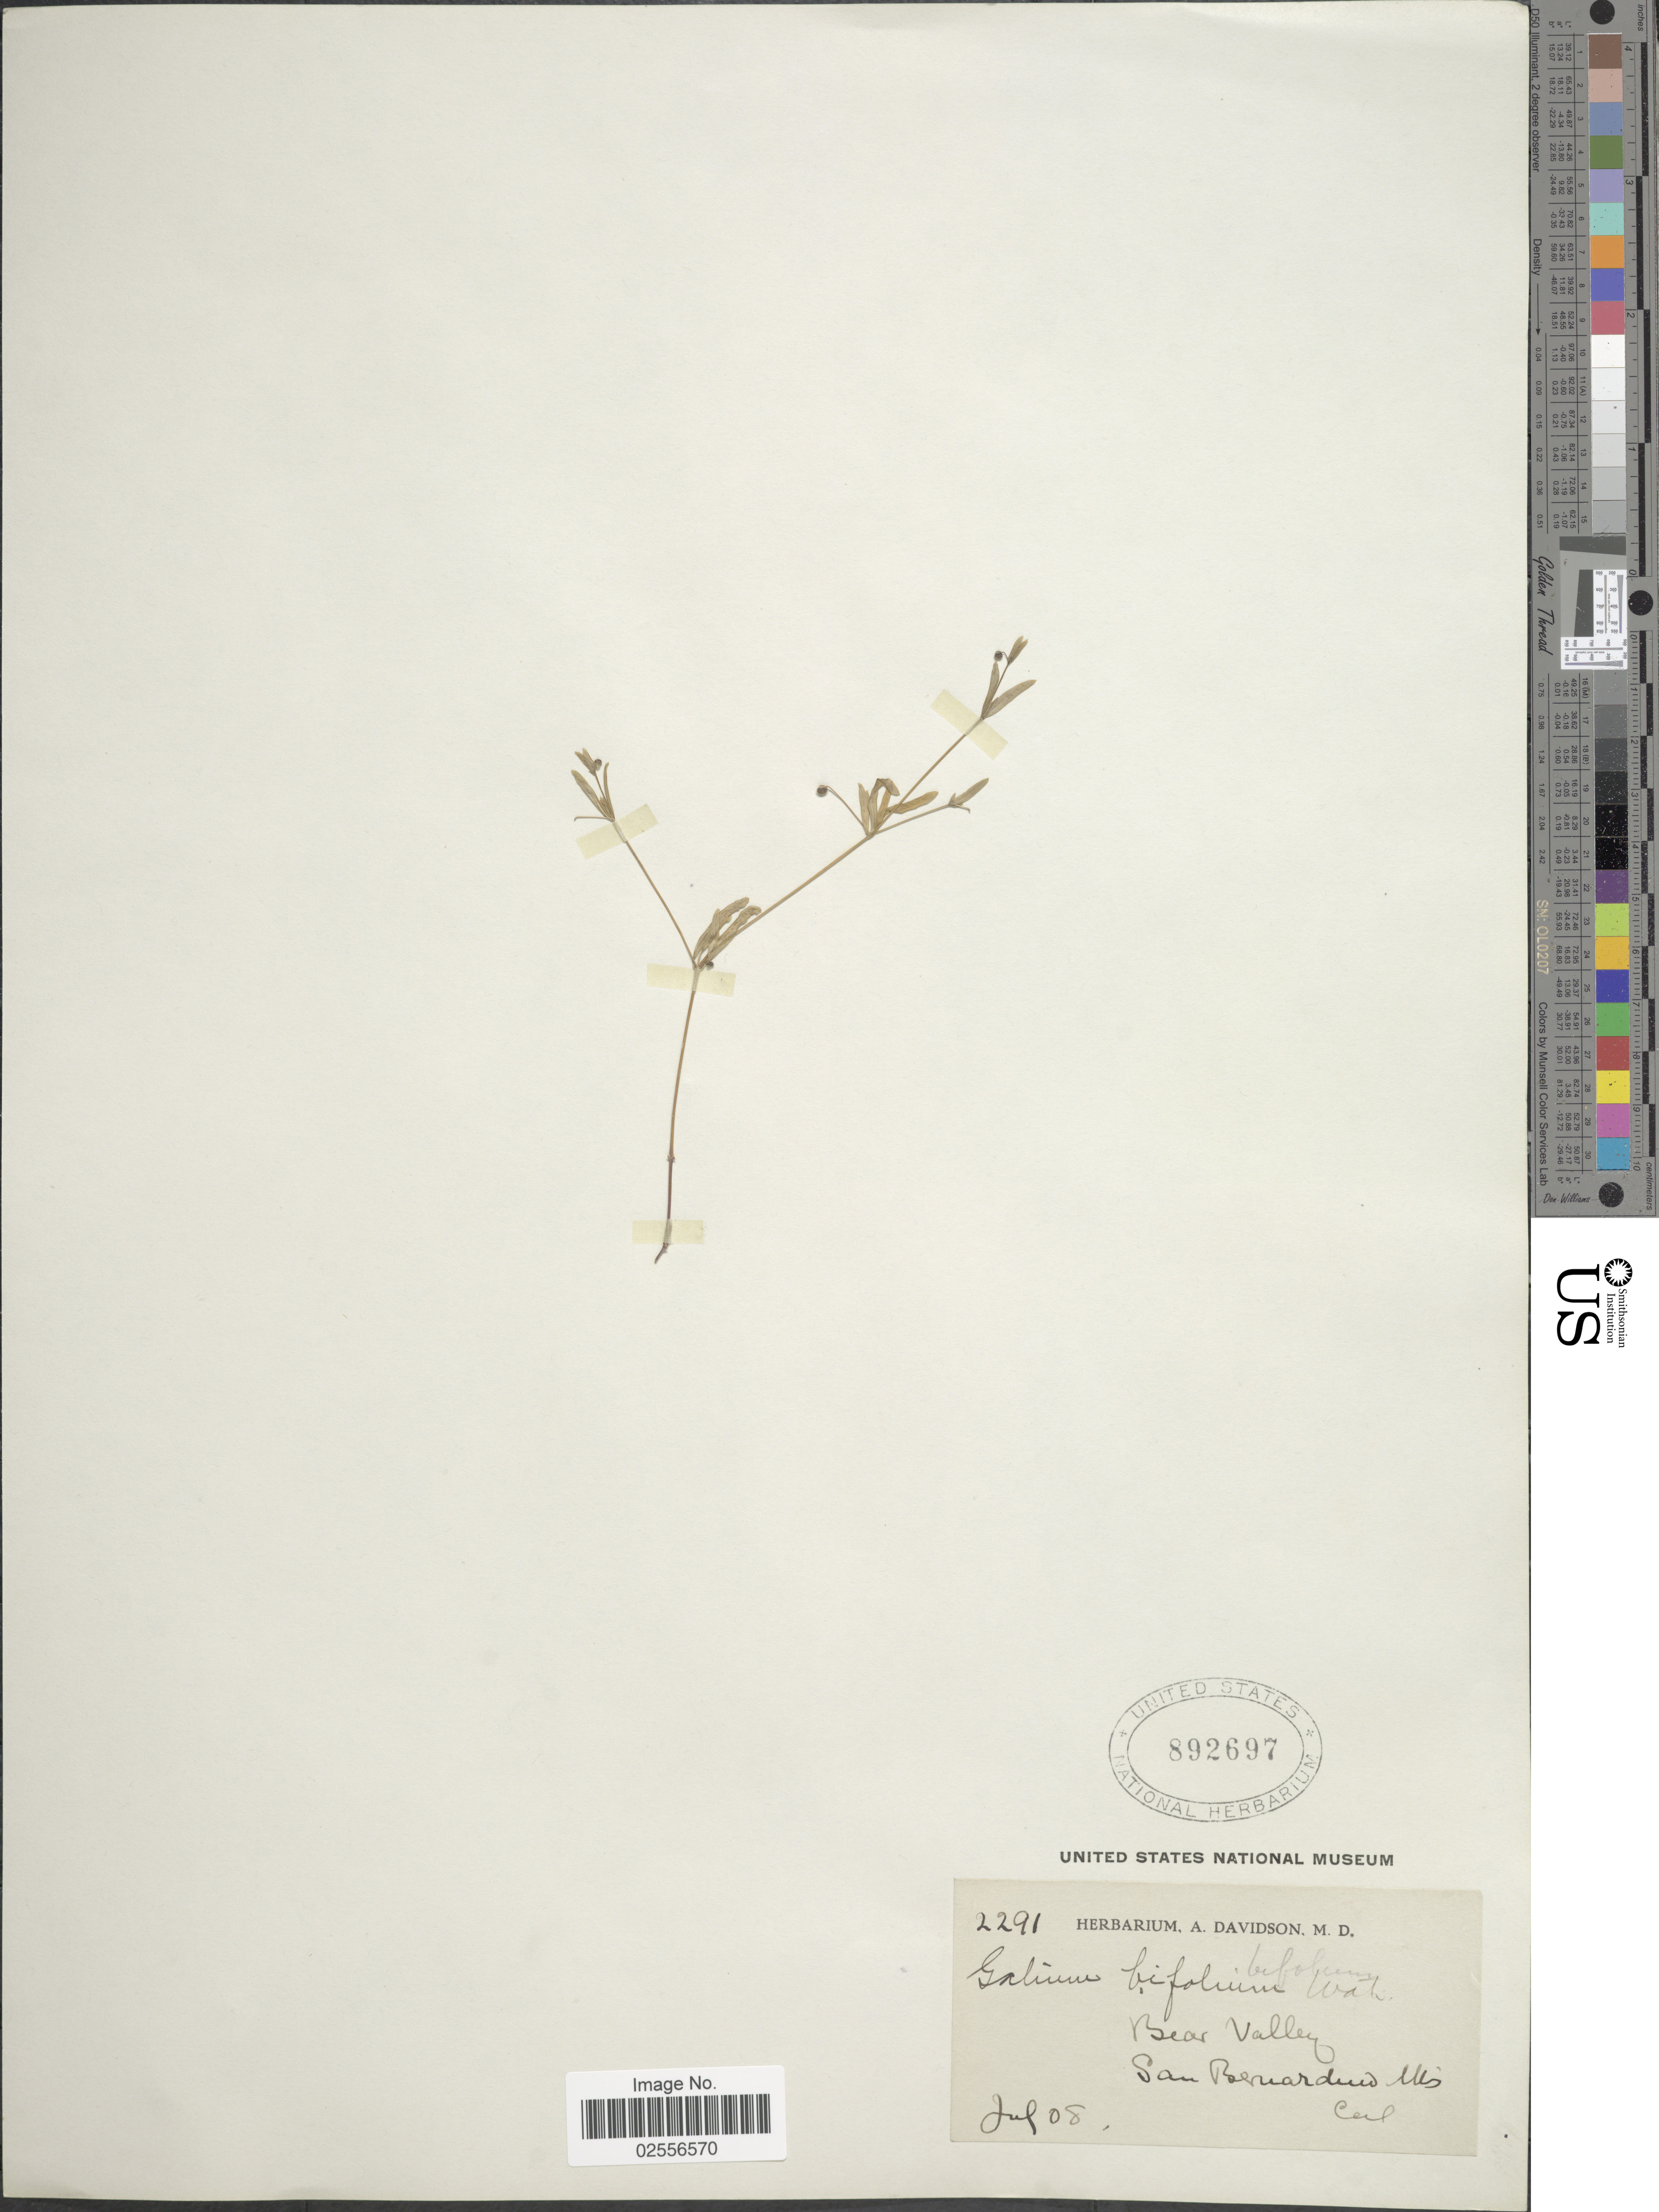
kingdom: Plantae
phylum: Tracheophyta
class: Magnoliopsida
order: Gentianales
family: Rubiaceae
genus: Galium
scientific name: Galium bifolium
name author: S. Watson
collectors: ex herb. A. Davidson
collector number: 2291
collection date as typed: Transcribed d/m/y: /7/8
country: United States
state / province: California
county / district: San Bernardino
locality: Bear Valley, San Bernardino Mts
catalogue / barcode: US 892697